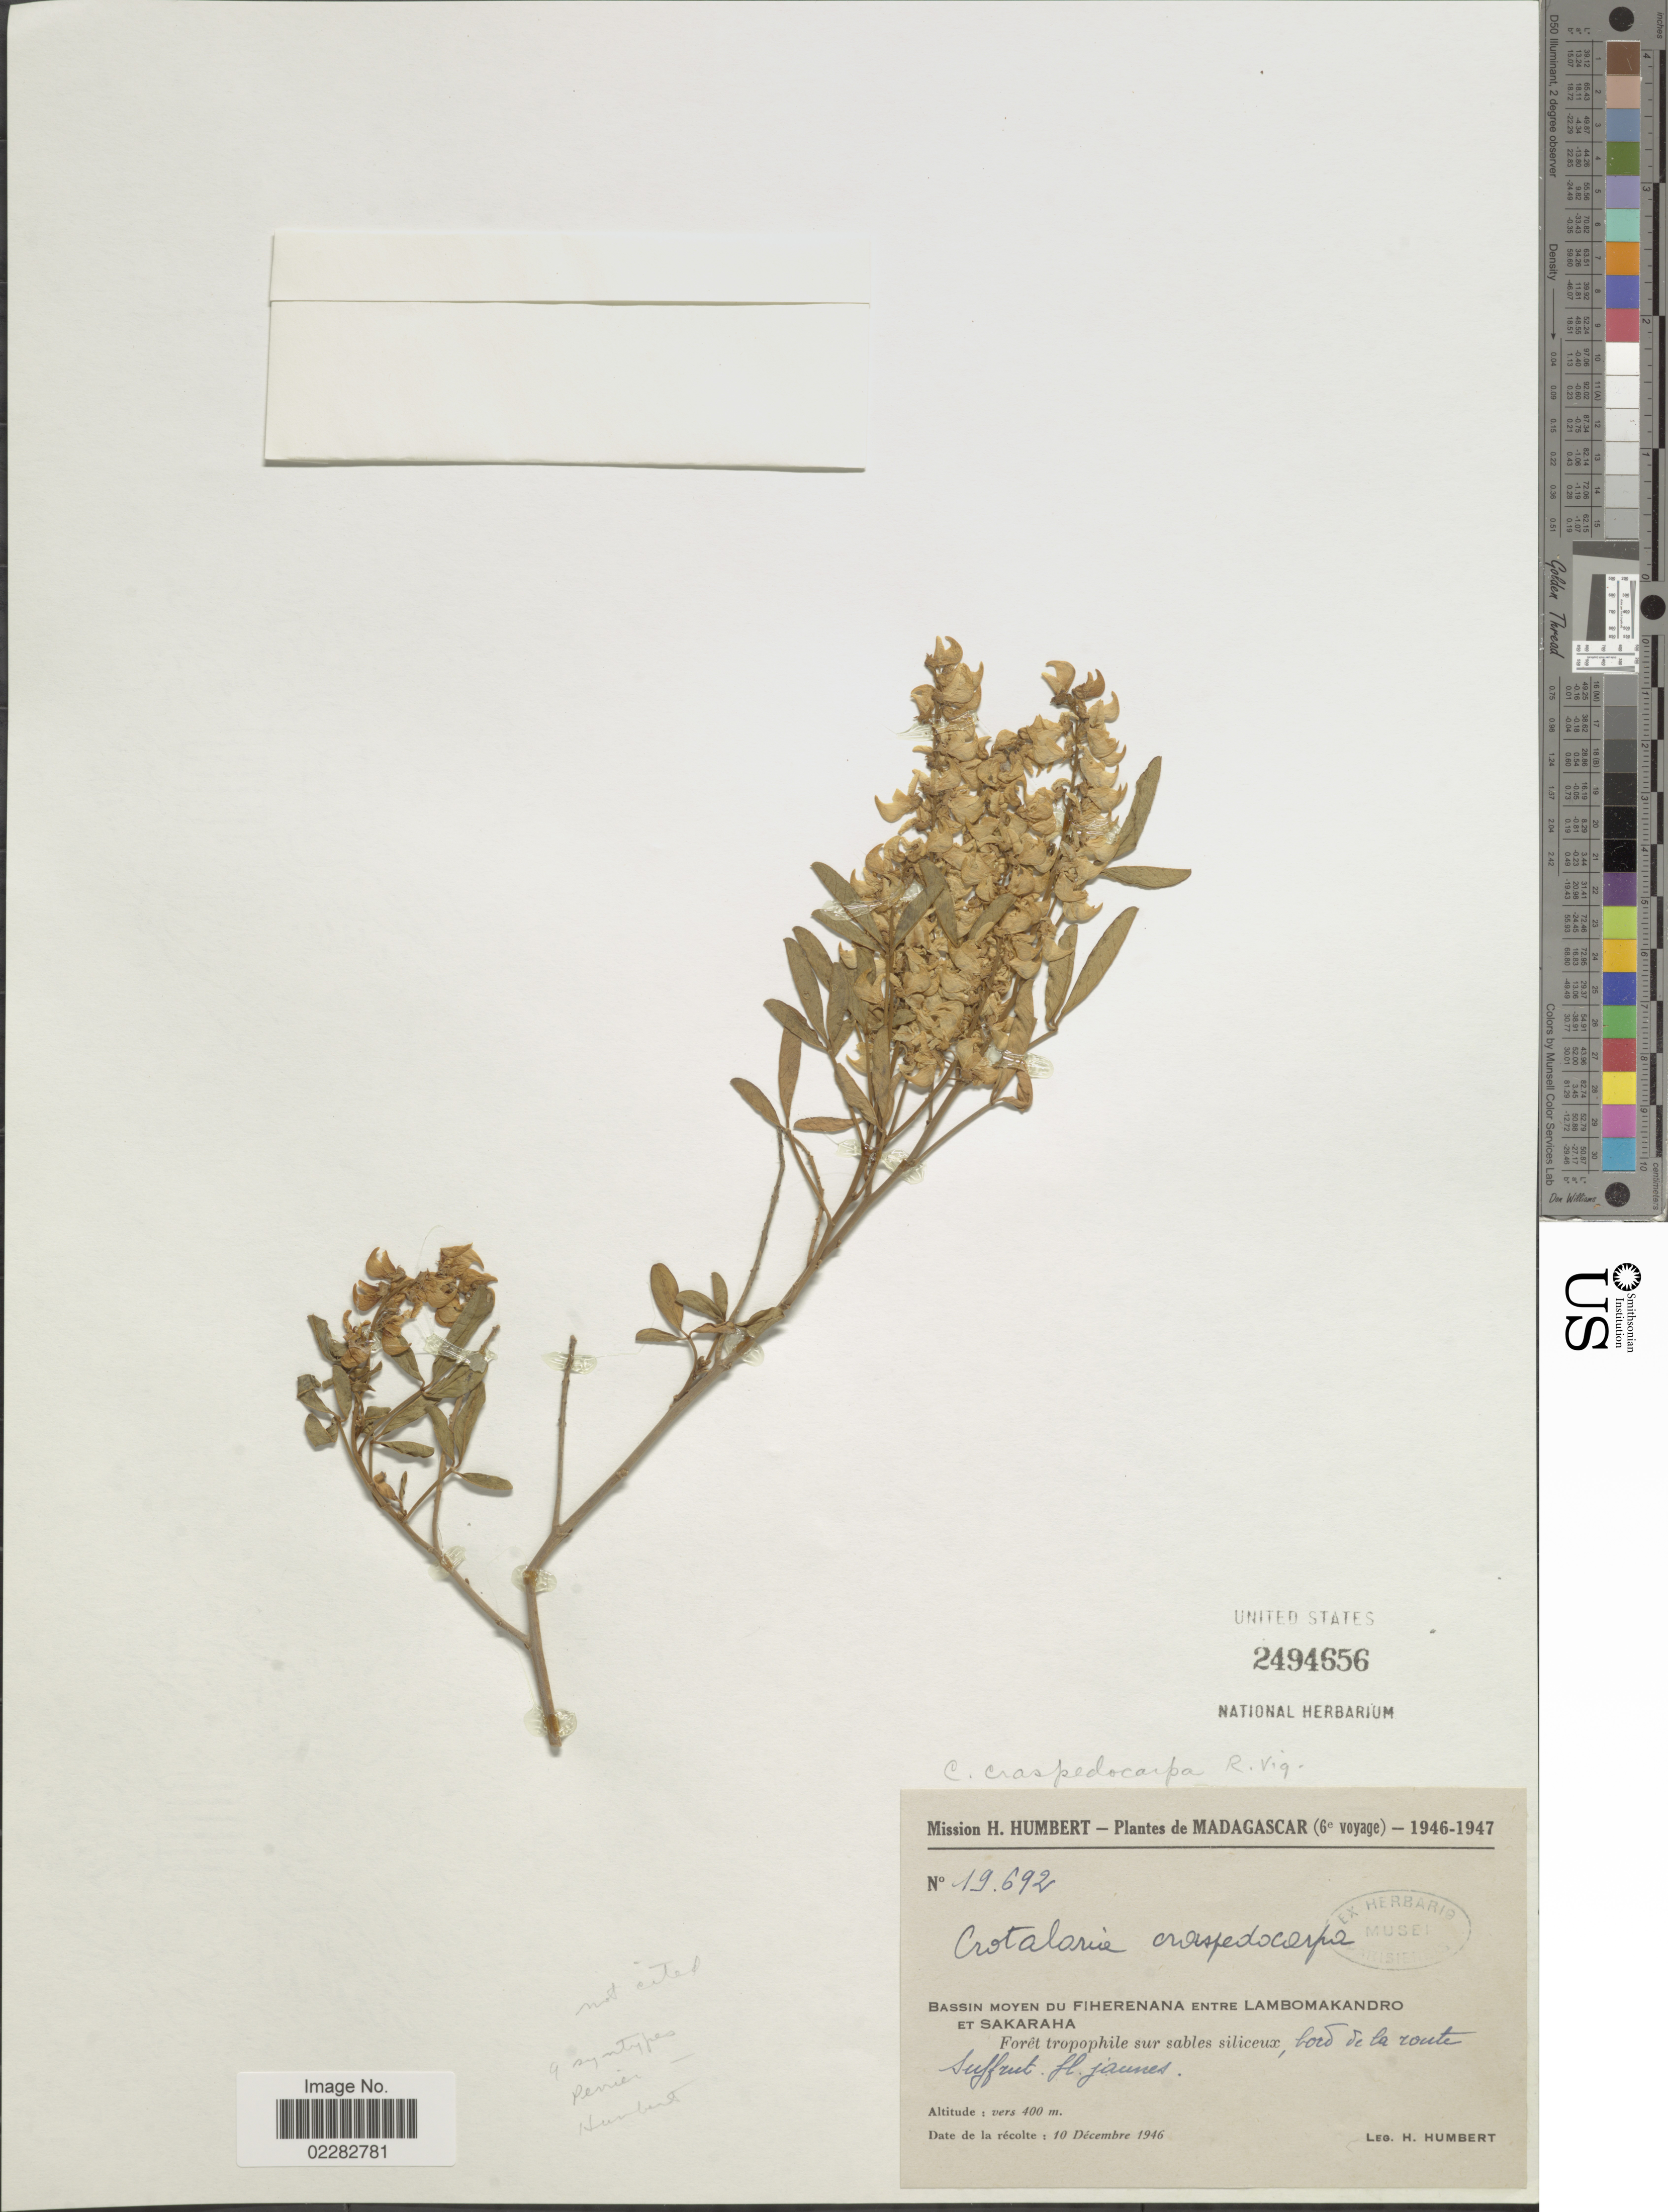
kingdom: Plantae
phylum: Tracheophyta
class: Magnoliopsida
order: Fabales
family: Fabaceae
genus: Crotalaria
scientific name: Crotalaria craspedocarpa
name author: R. Vig.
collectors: H. Humbert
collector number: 19692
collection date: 1946-12-10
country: Madagascar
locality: Bassin moyen du Fiherenana entre Lambomakandro et sakaraha.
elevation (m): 400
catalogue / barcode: US 2494656